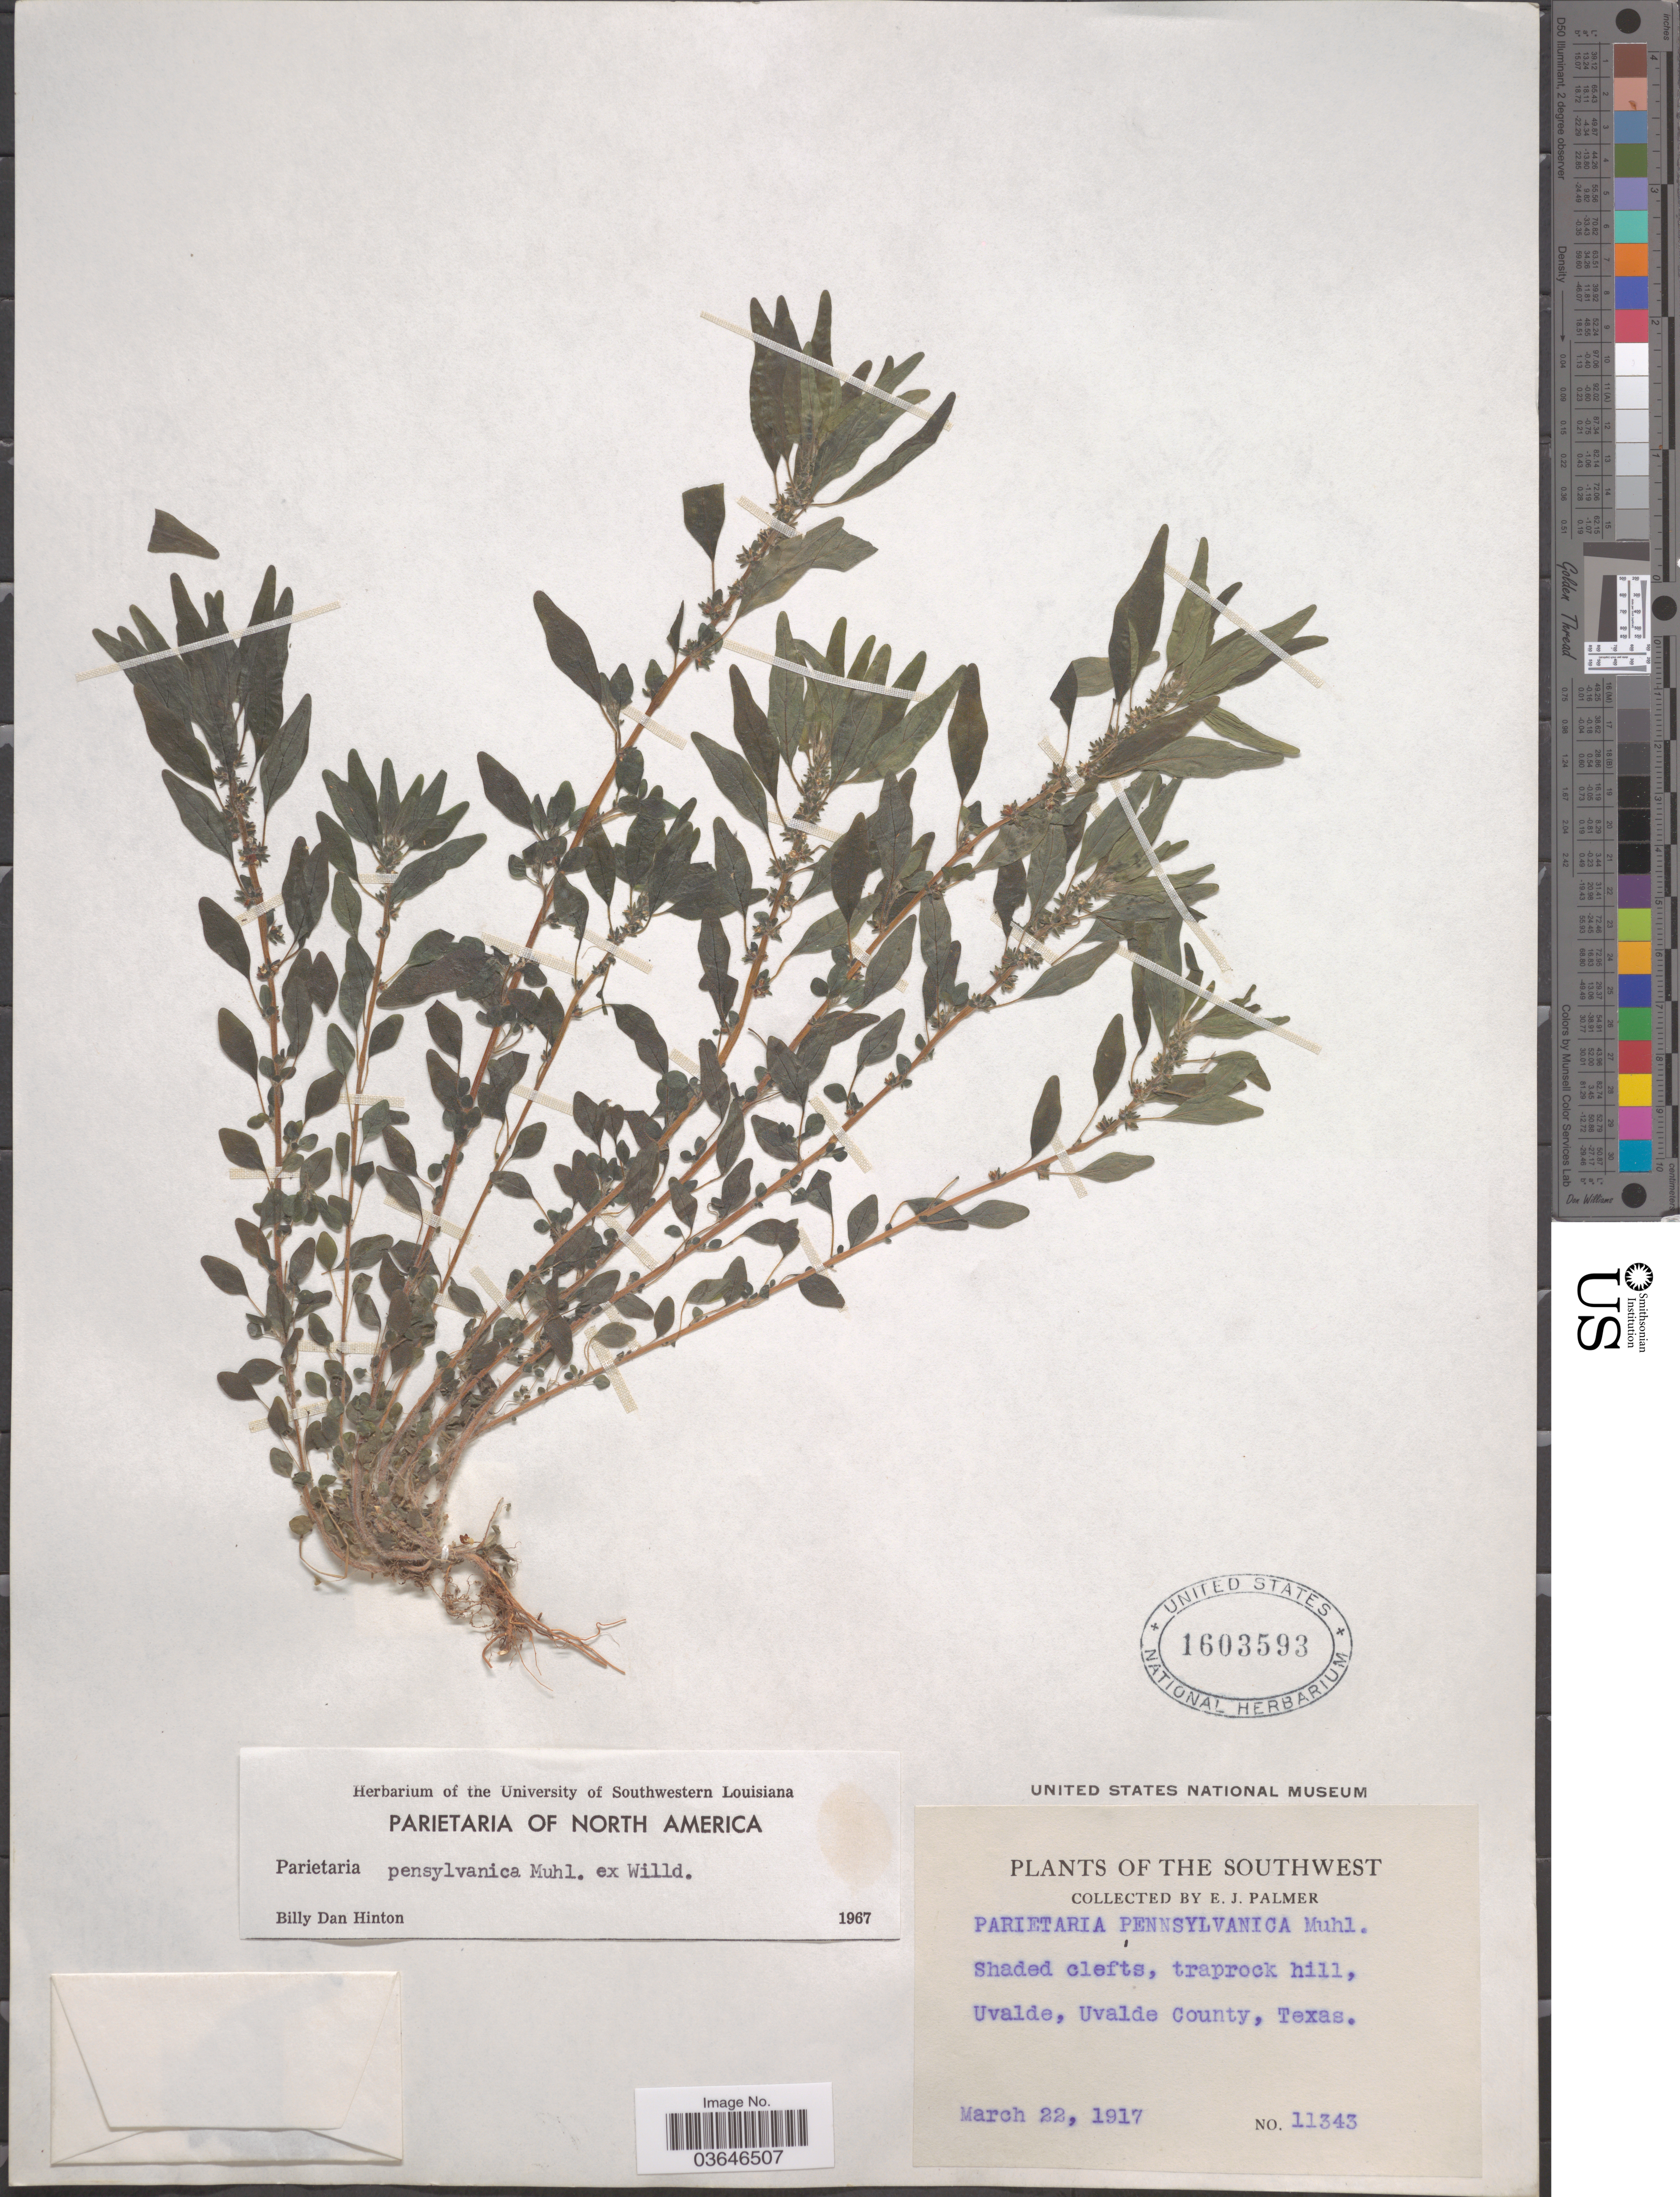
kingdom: Plantae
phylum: Tracheophyta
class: Magnoliopsida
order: Rosales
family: Urticaceae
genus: Parietaria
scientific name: Parietaria pensylvanica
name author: Muhl. ex Willd.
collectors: E. J. Palmer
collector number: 11343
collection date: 1917-03-22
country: United States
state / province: Texas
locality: Southwest. Uvalde, Uvalde County.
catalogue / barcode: US 1603593